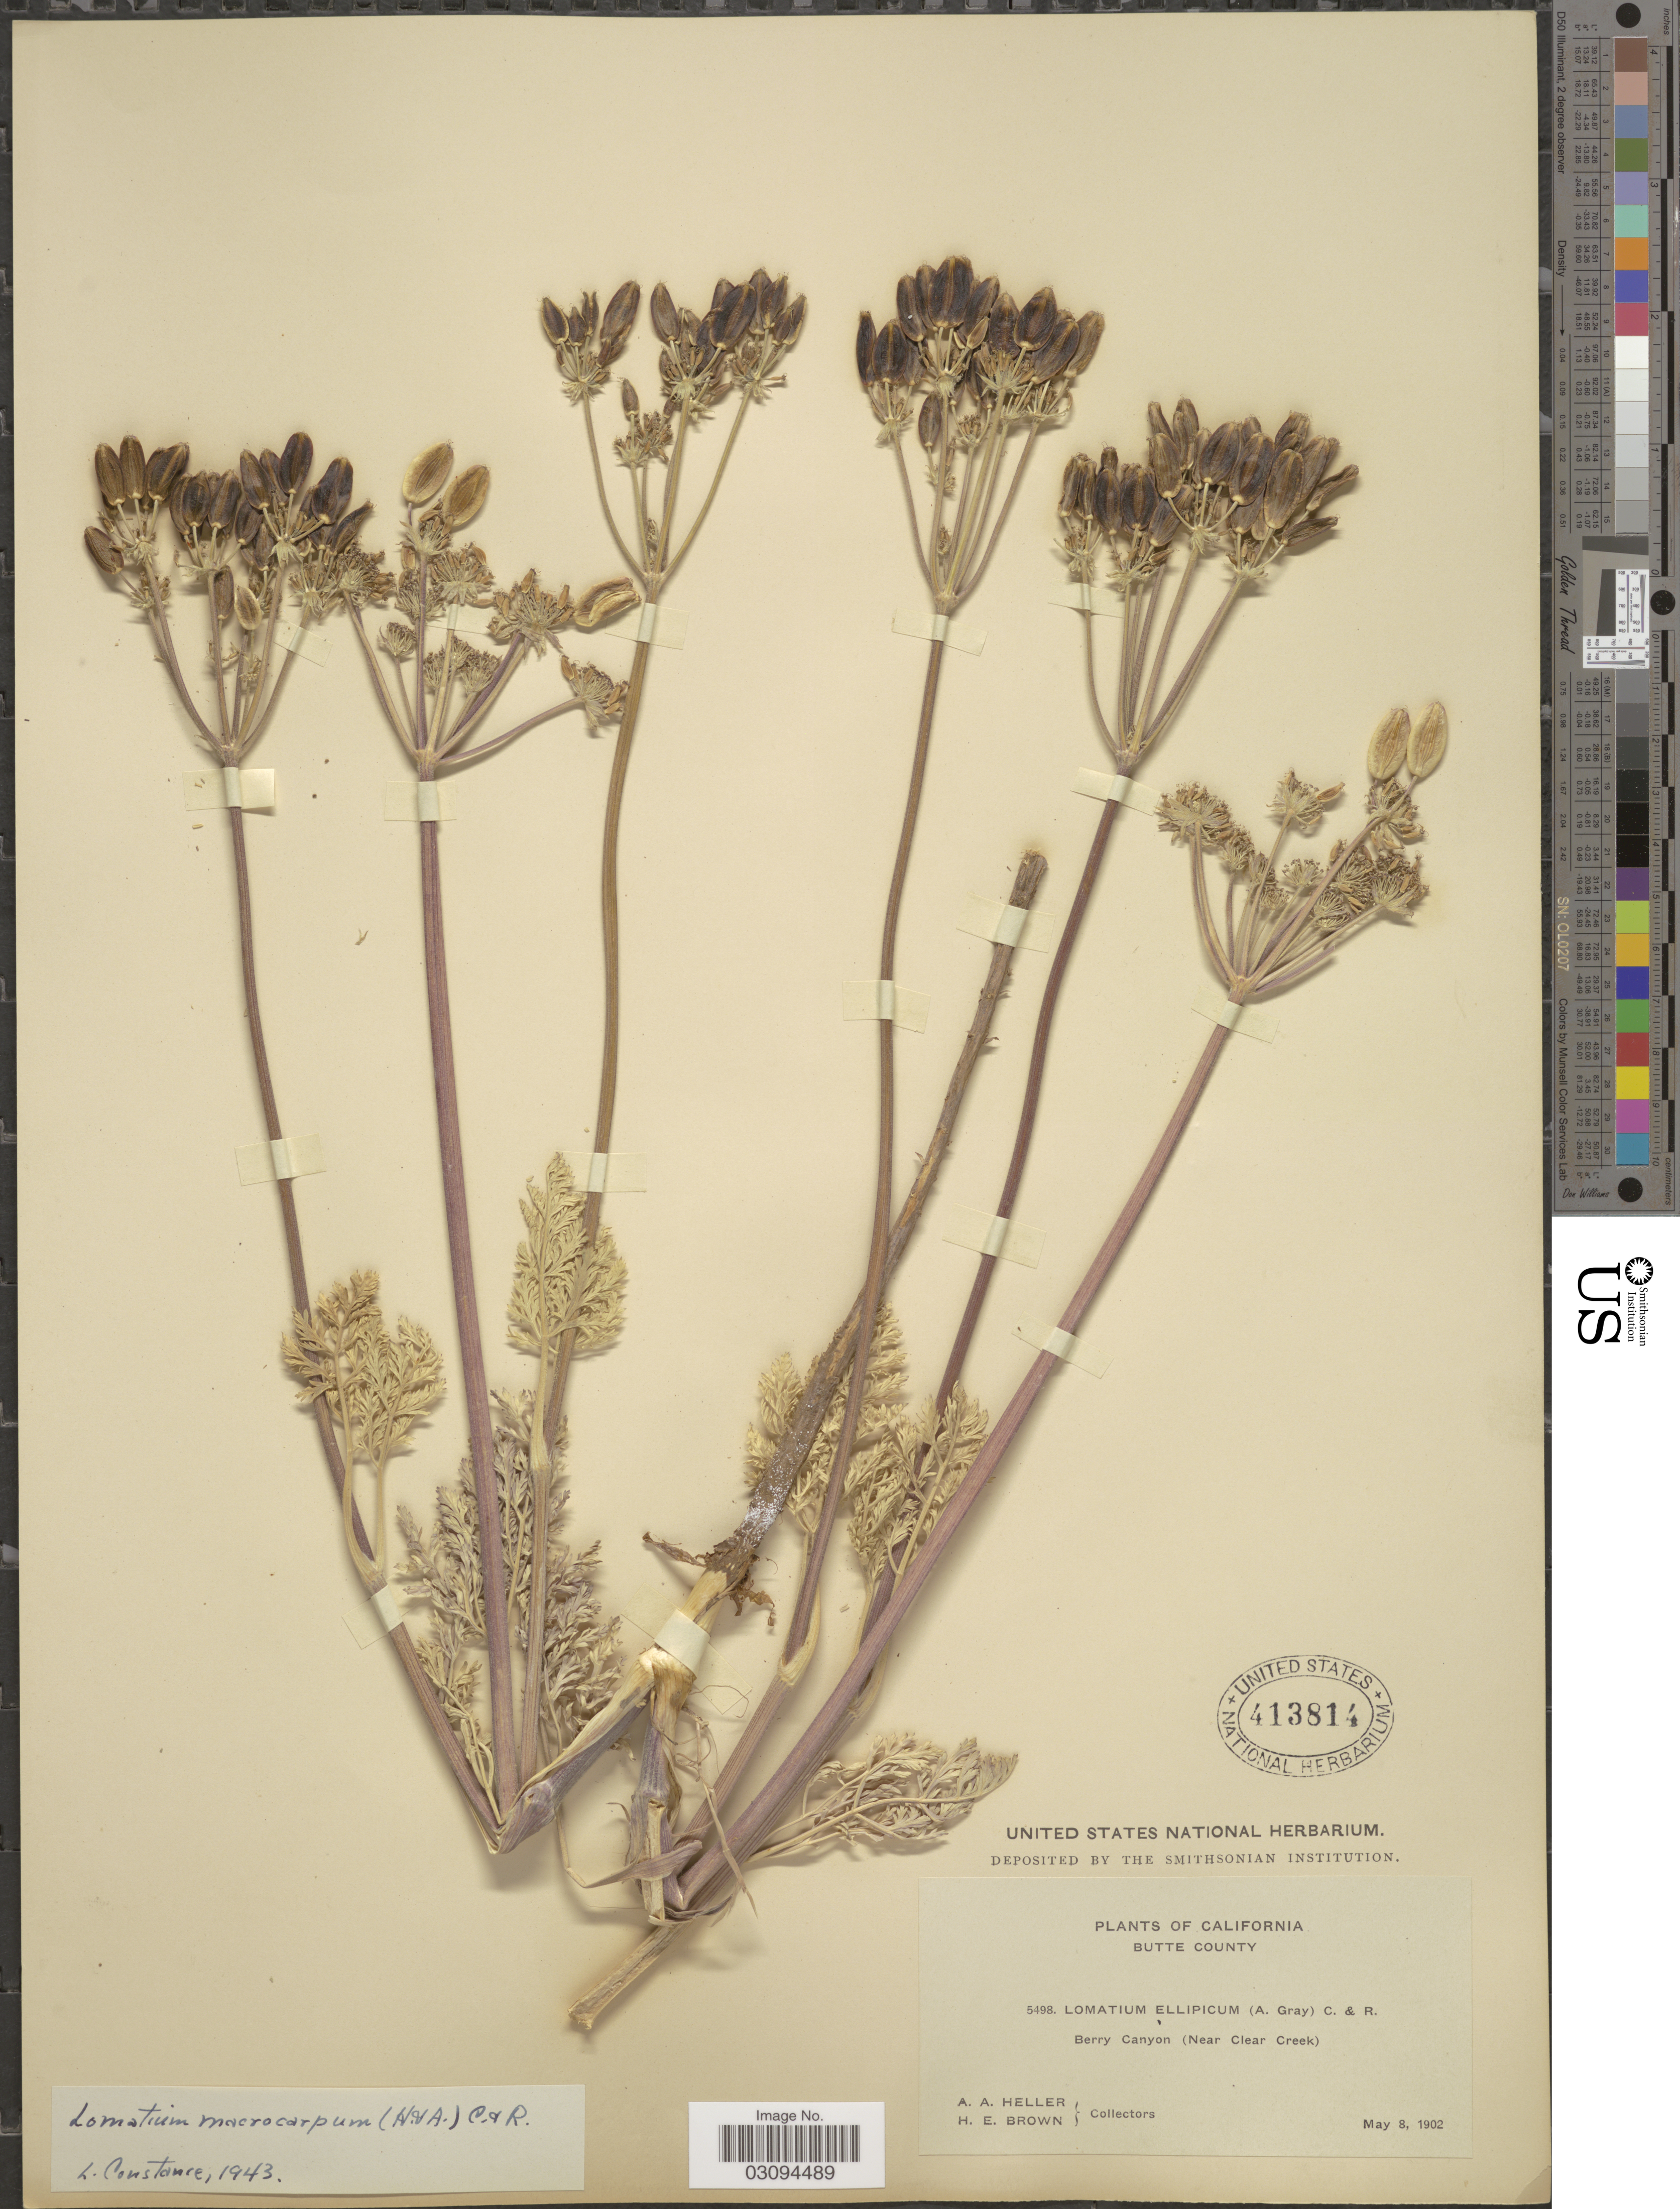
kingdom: Plantae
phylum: Tracheophyta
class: Magnoliopsida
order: Apiales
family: Apiaceae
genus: Lomatium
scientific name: Lomatium macrocarpum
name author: (Hook. et al.) J.M. Coult. & Rose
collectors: A. A. Heller & H. E. Brown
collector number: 5498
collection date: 1902-05-08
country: United States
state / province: California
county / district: Butte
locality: Butte County. Berry Canyon (Near Clear Creek).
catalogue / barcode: US 413814